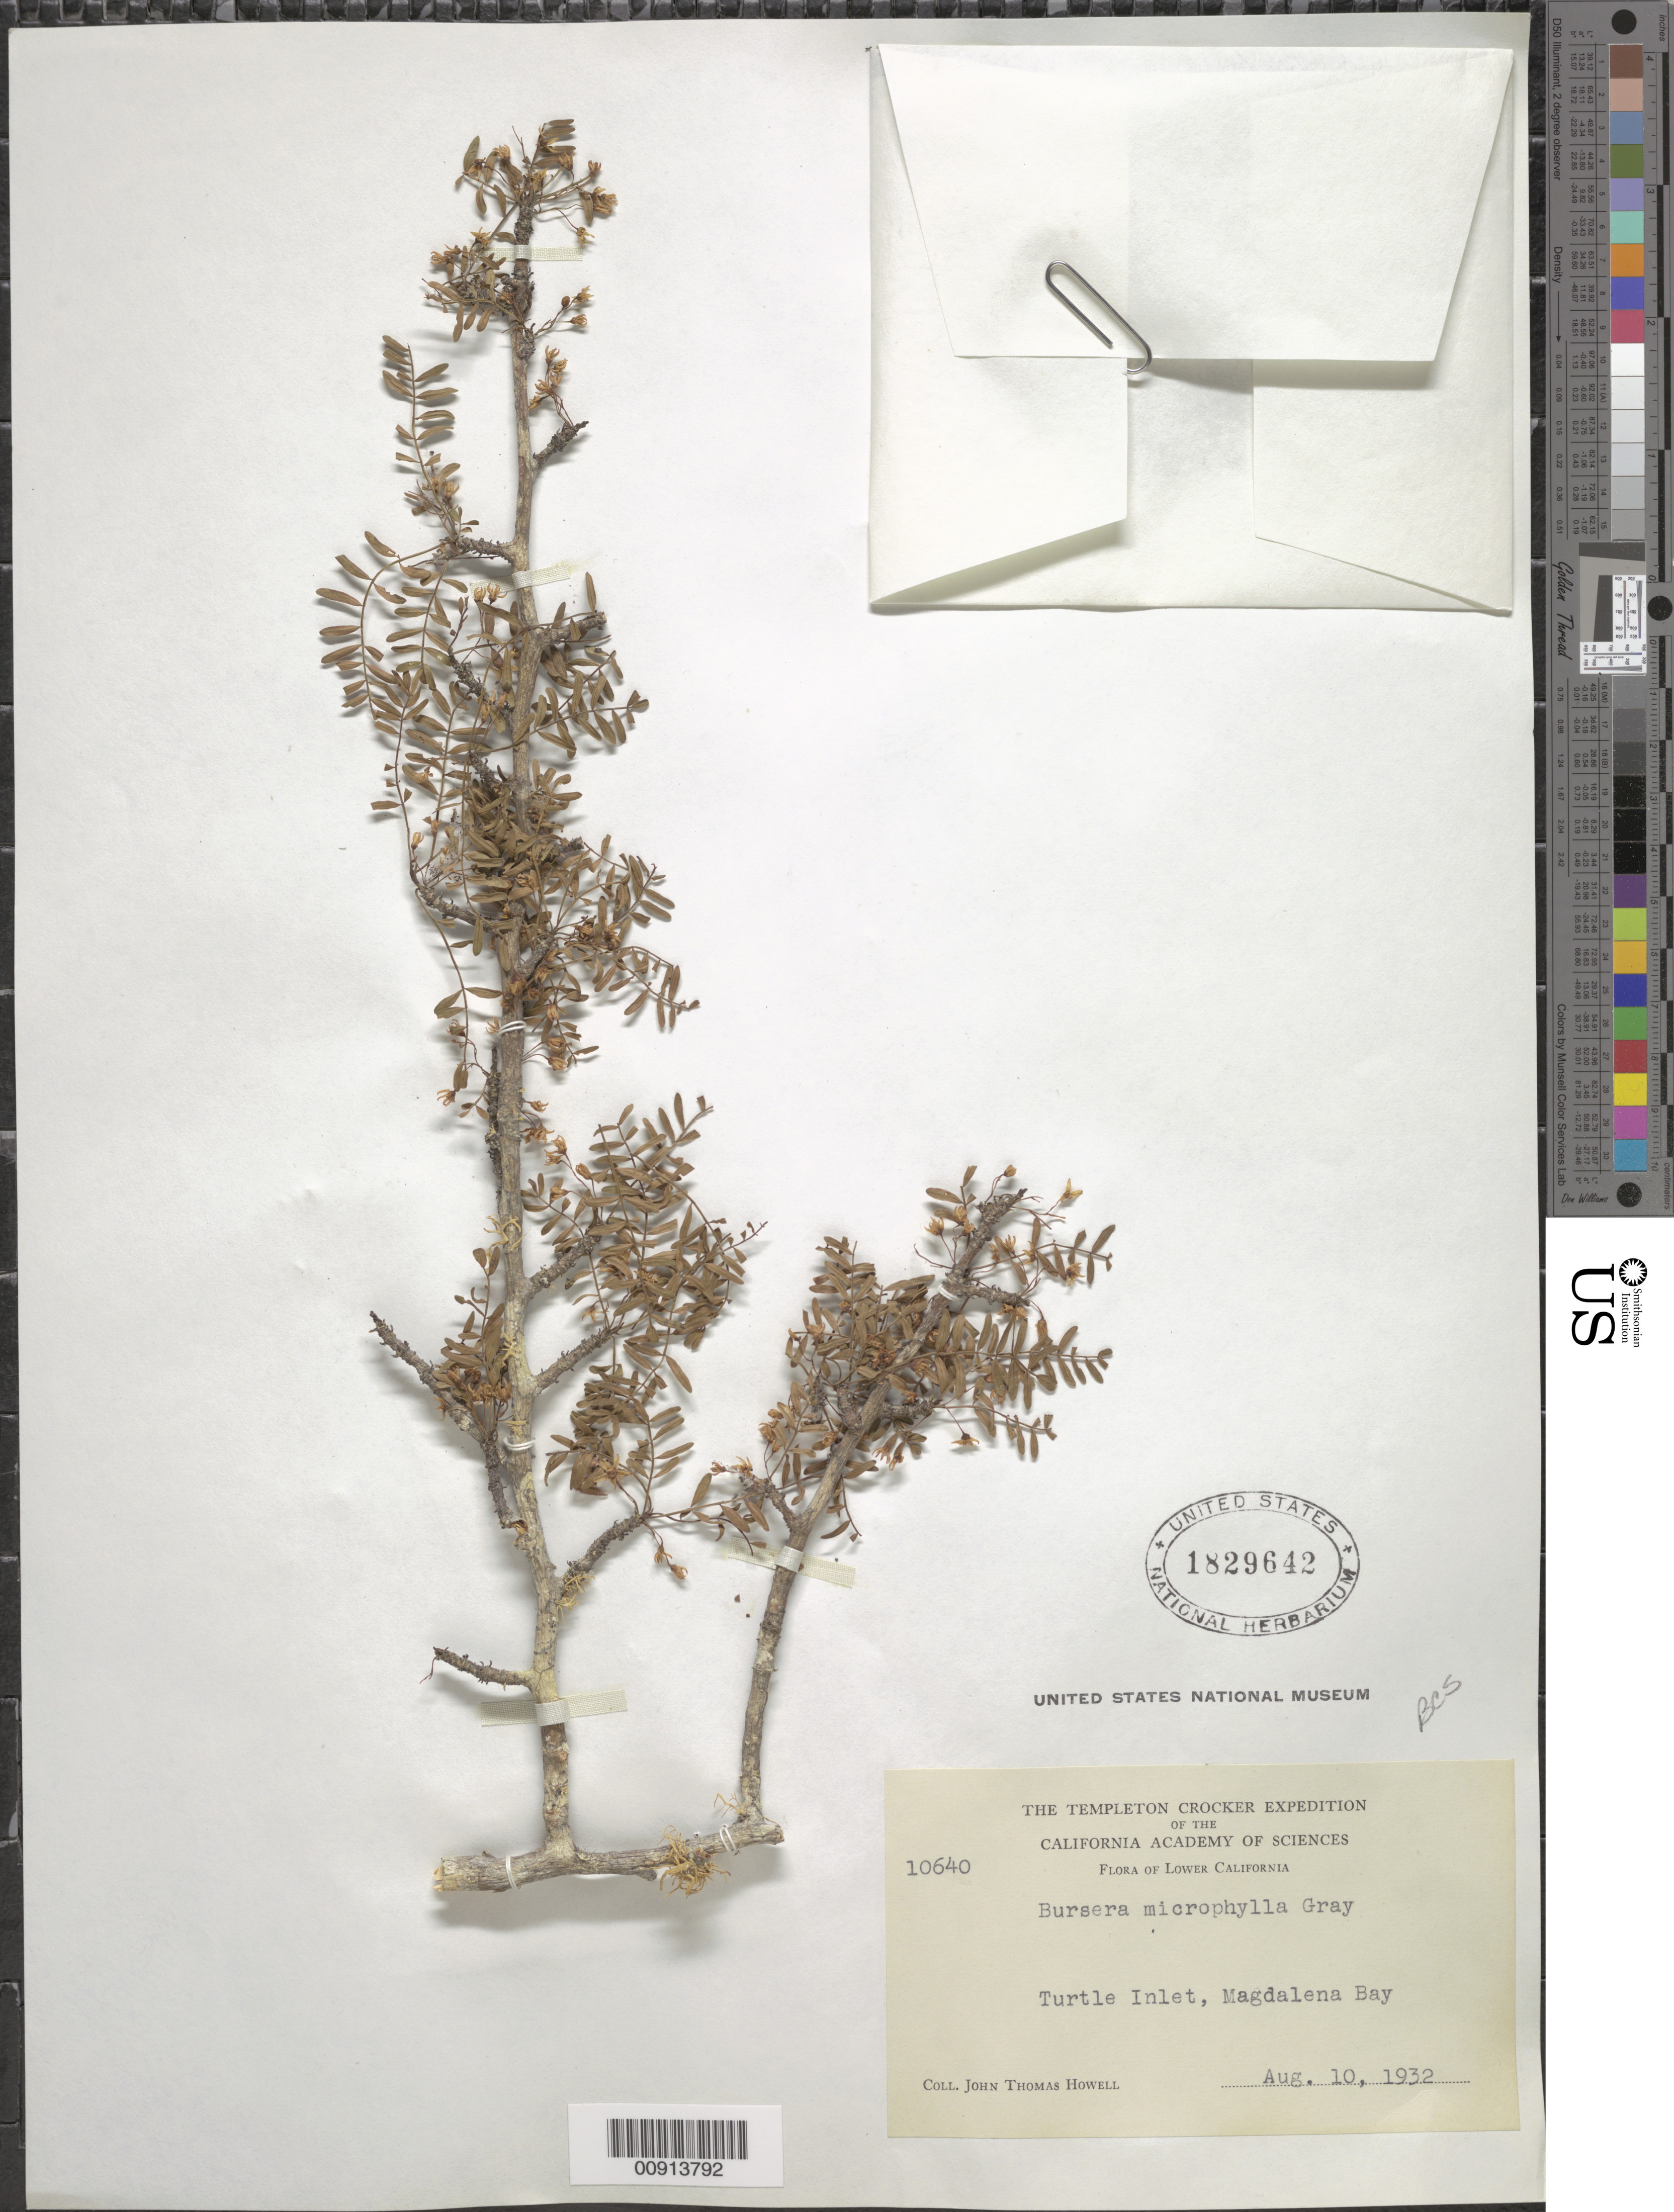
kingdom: Plantae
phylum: Tracheophyta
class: Magnoliopsida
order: Sapindales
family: Burseraceae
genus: Bursera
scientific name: Bursera microphylla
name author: A. Gray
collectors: J. T. Howell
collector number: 10640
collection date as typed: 10 Aug 1932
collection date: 1932-08-10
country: Mexico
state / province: Baja California Sur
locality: Turtle Inlet, Magdalena Bay. Lower California.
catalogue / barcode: US 1829642